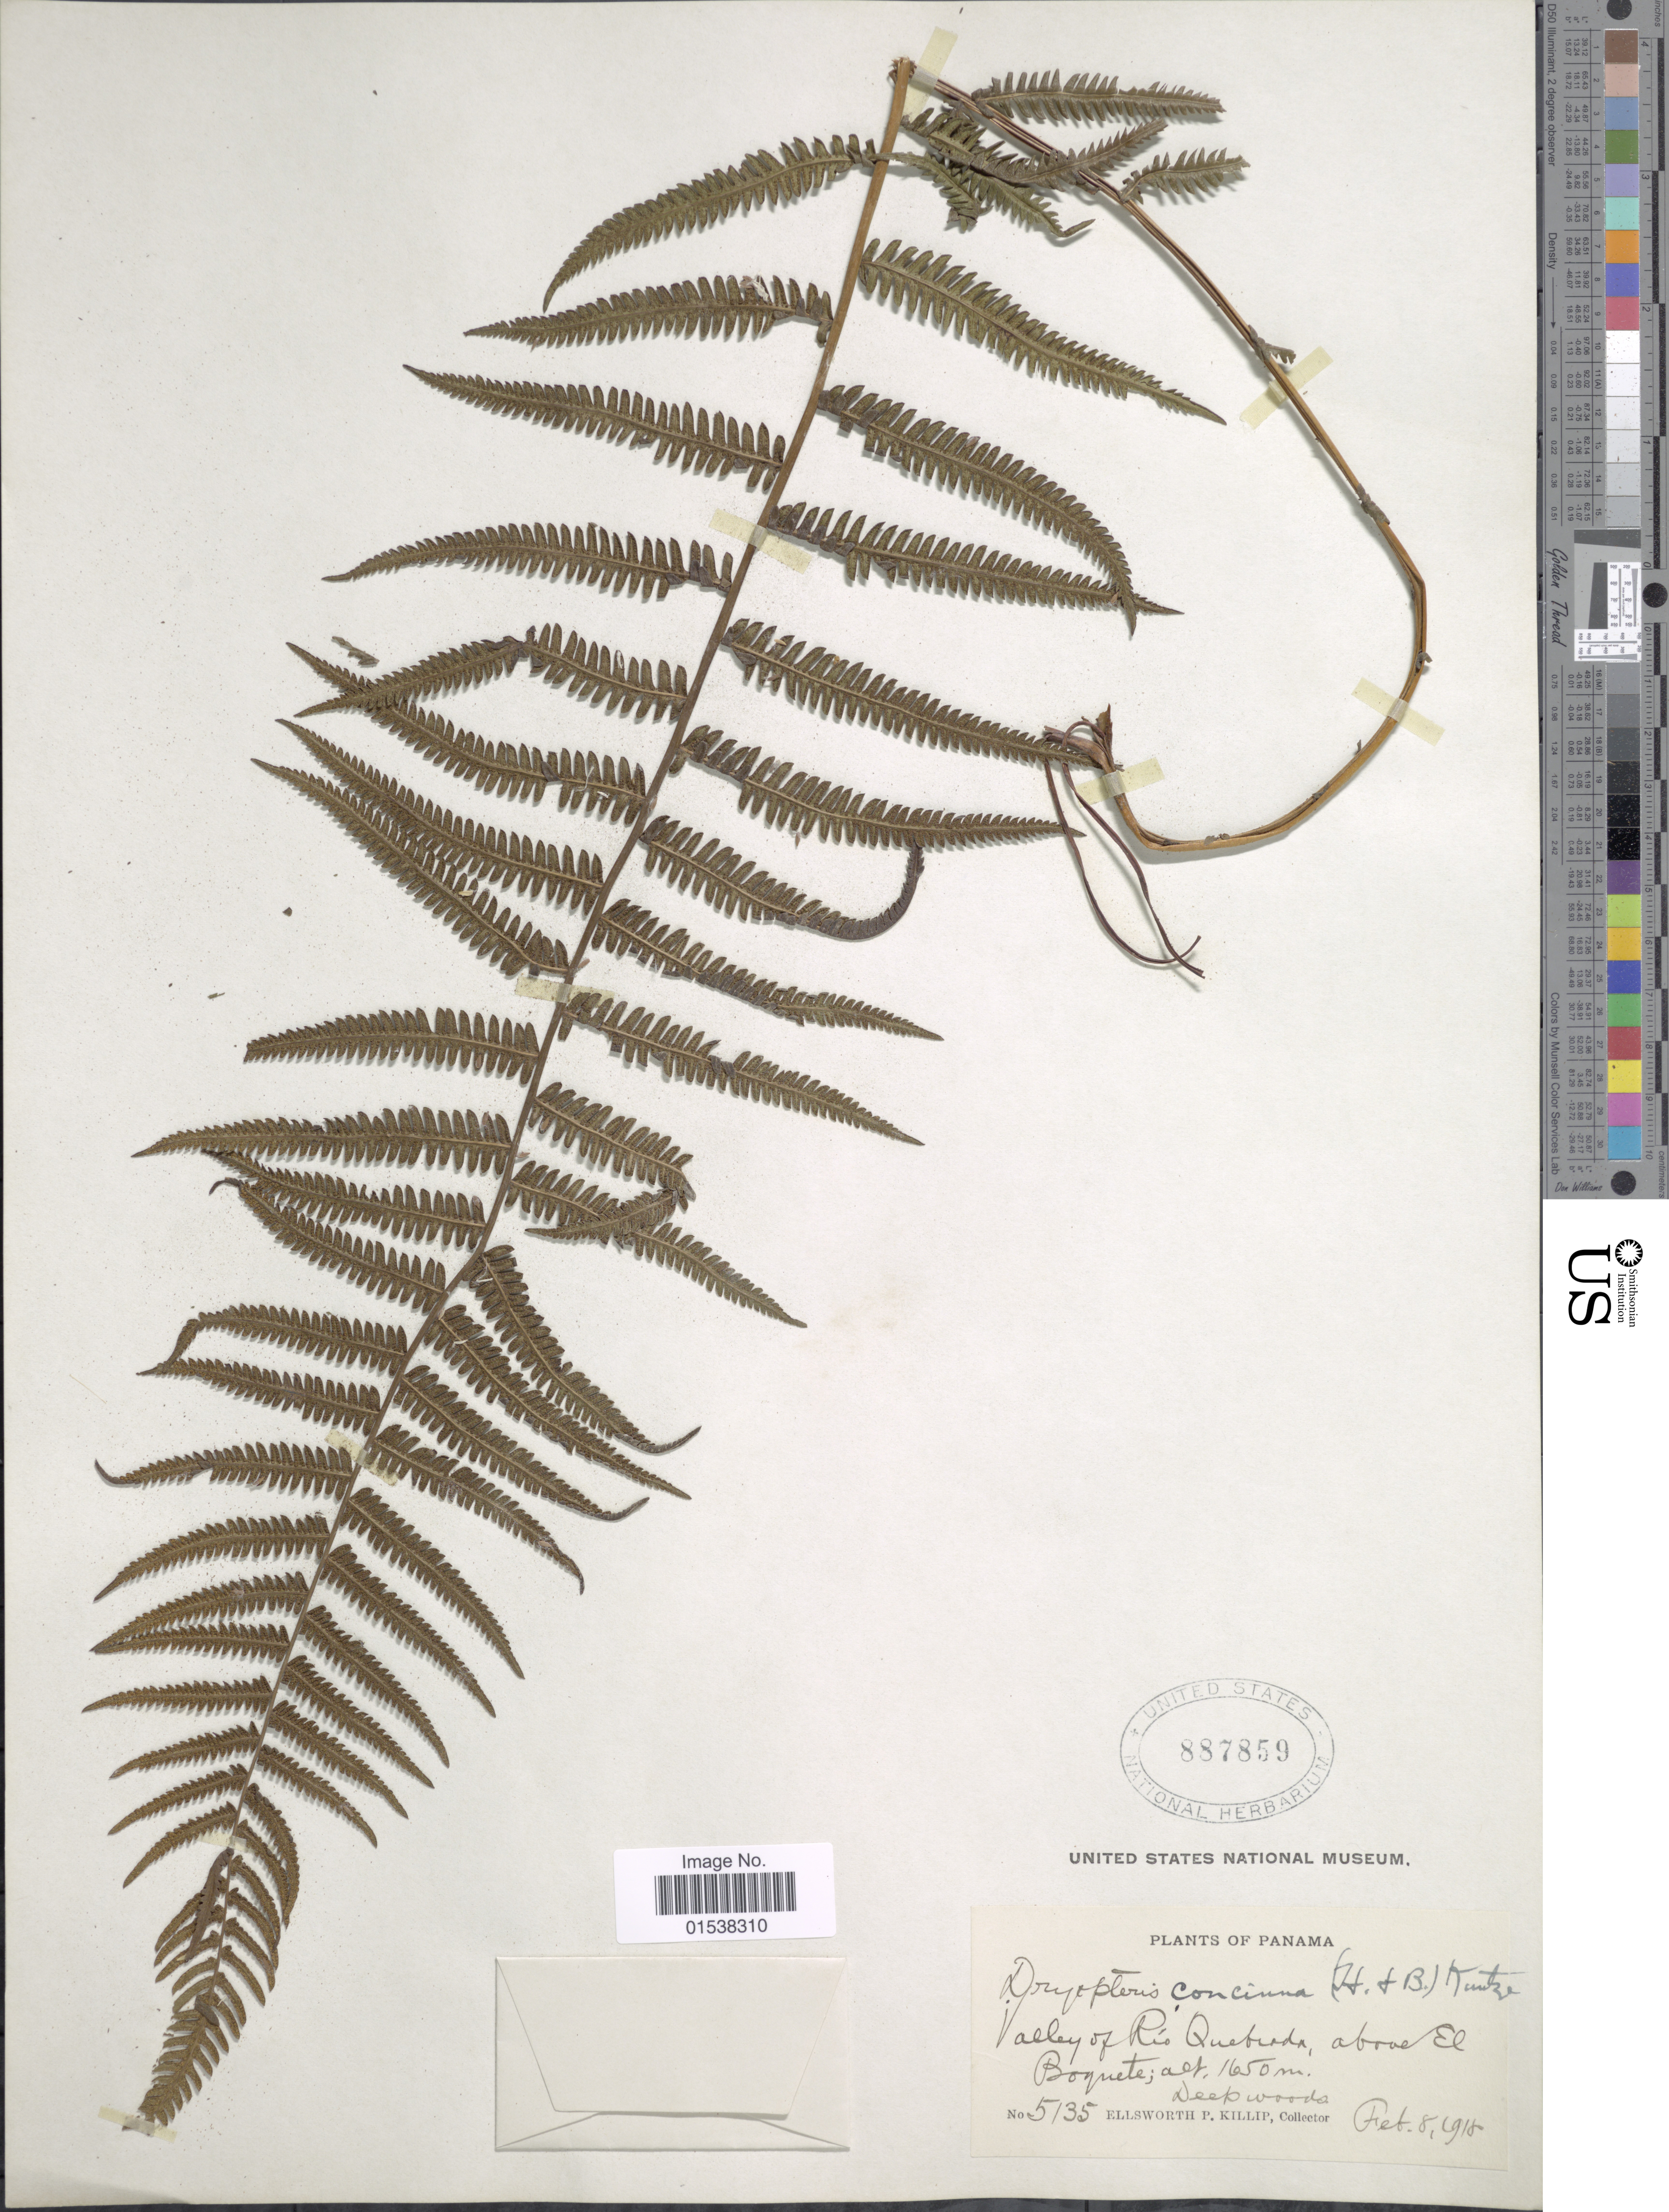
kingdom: Plantae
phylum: Tracheophyta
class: Polypodiopsida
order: Polypodiales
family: Thelypteridaceae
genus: Amauropelta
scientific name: Amauropelta concinna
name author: (Willd.) Pic. Serm.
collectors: E. P. Killip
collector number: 5135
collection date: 1918-02-08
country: Panama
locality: Valley of Rio Quebrada, above El Boquete, deep woods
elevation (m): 1650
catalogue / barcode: US 887859